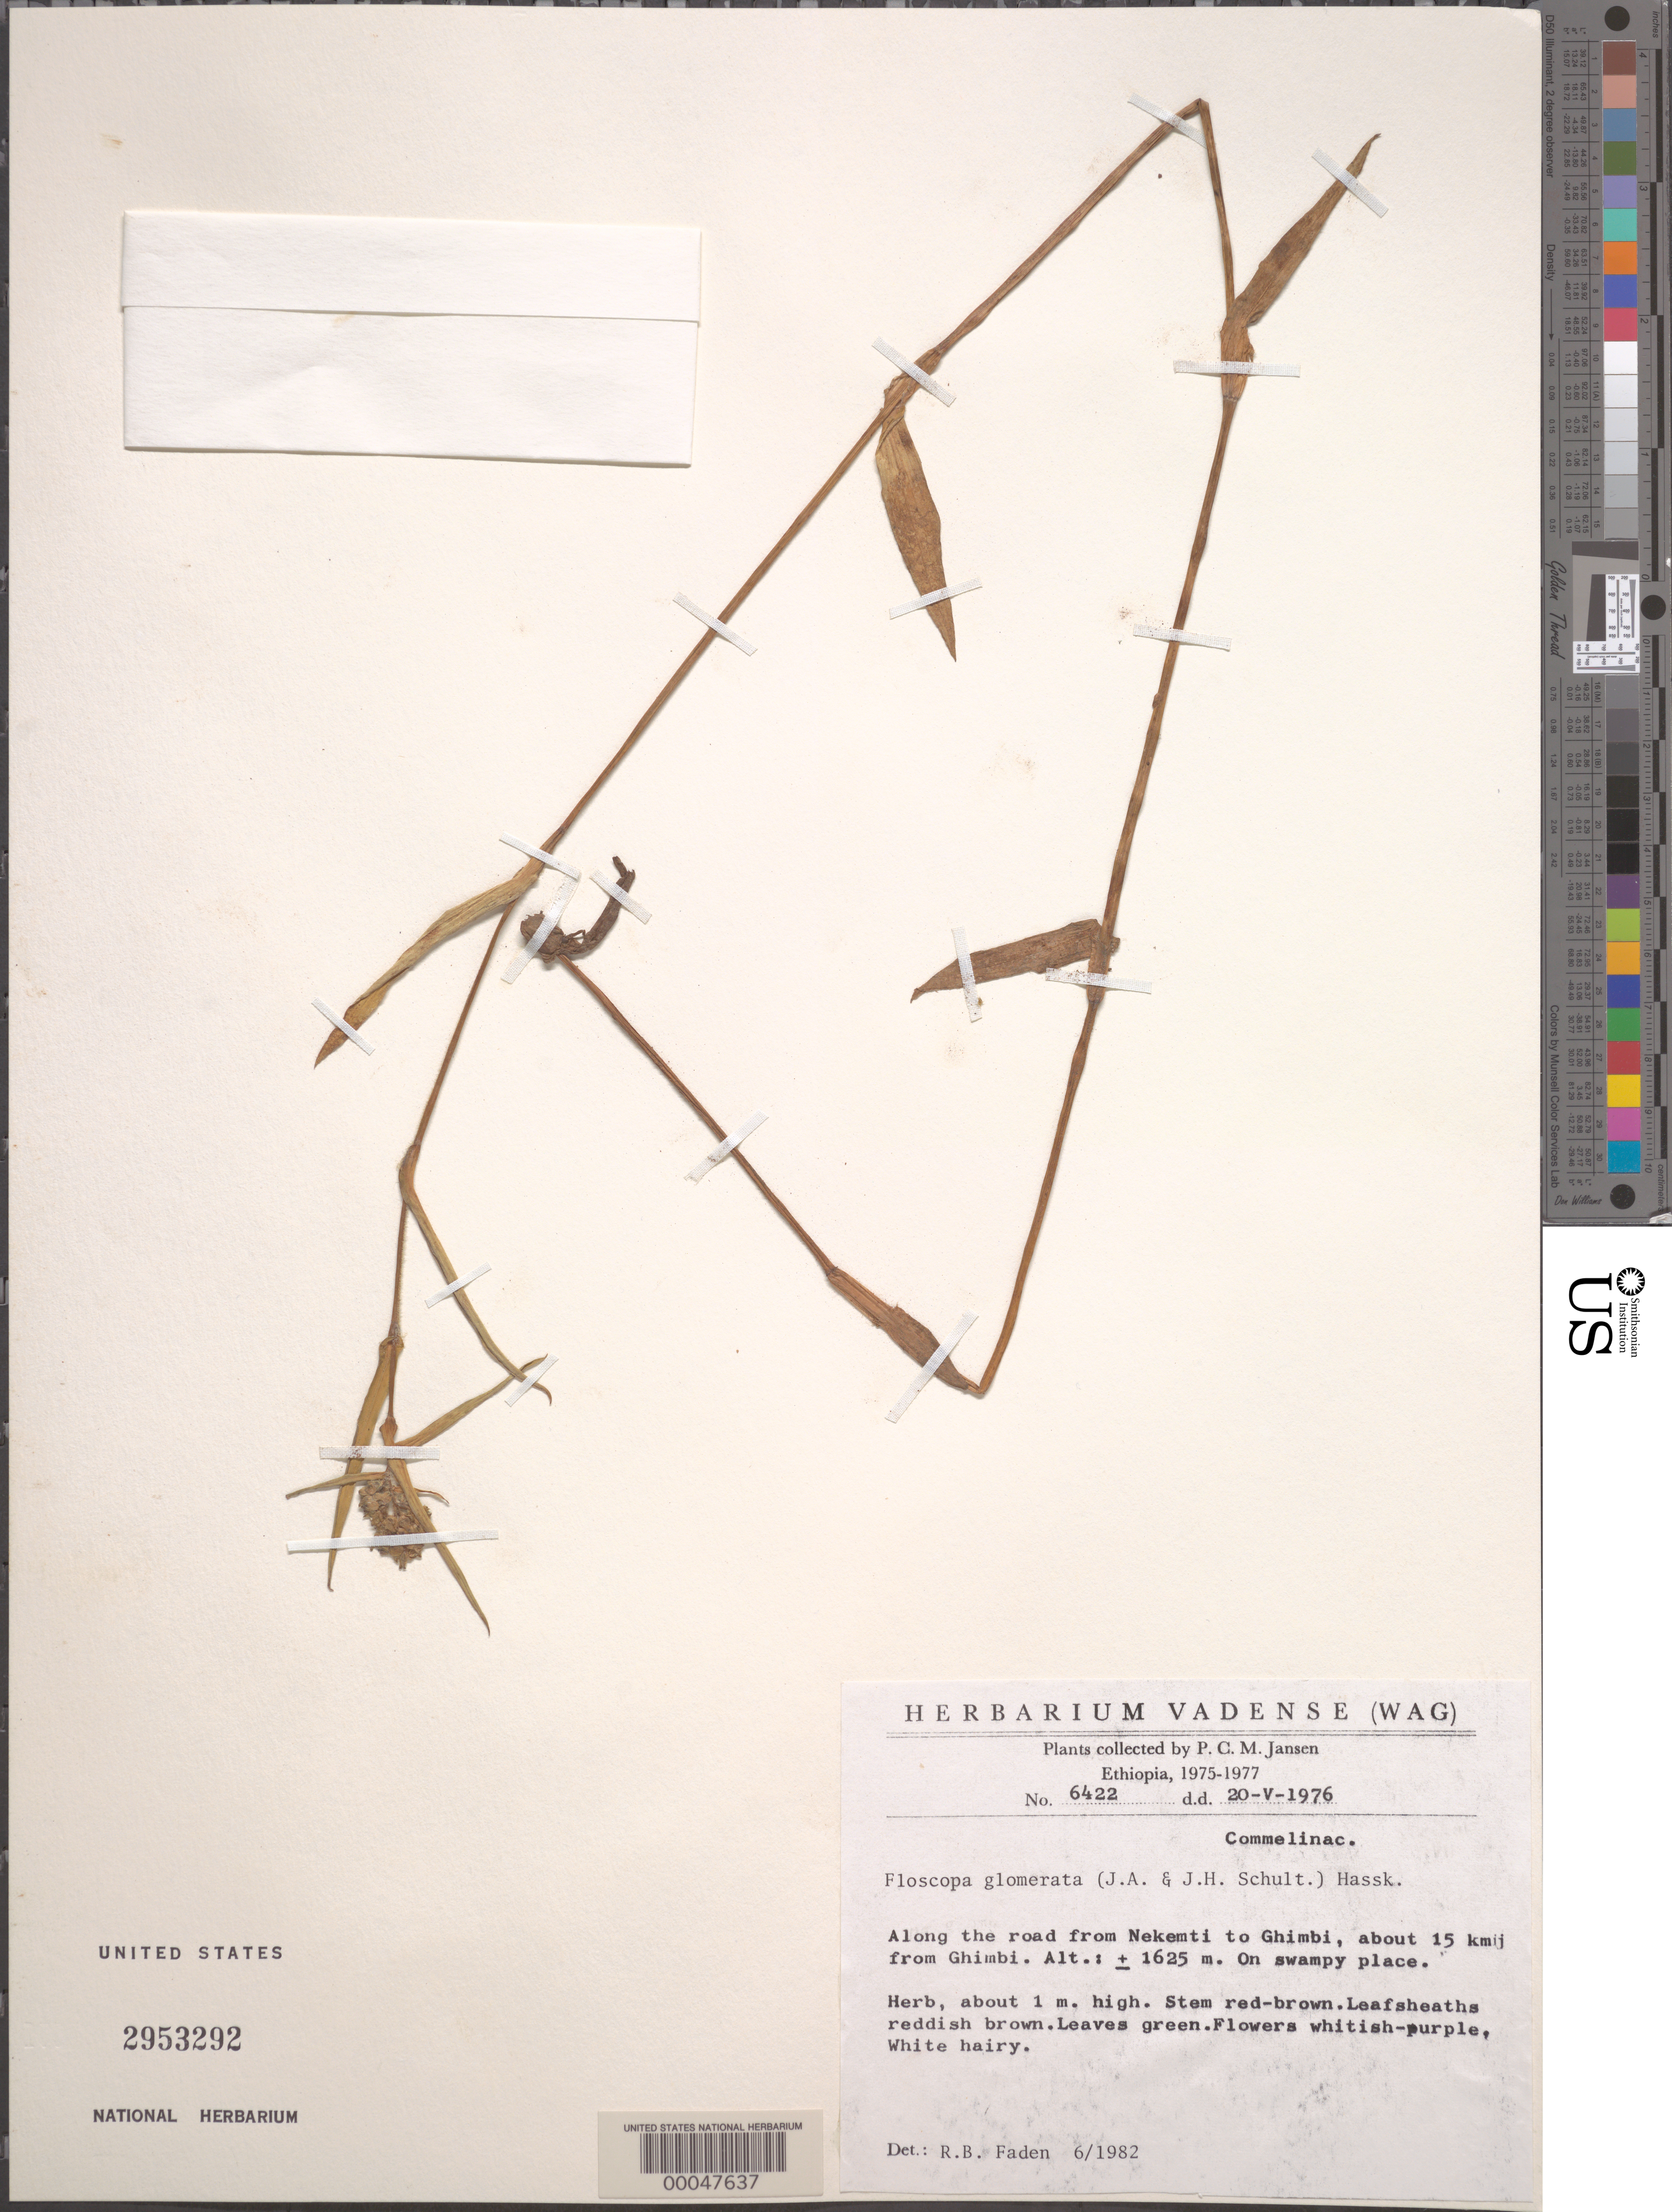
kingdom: Plantae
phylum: Tracheophyta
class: Liliopsida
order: Commelinales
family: Commelinaceae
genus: Floscopa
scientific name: Floscopa glomerata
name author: (Willd. ex Schult. & Schult. f.) Hassk.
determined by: Faden, Robert B., (US), Smithsonian Institution - National Museum of Natural History (UNITED STATES)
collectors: P. Jansen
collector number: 6422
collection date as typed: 20 May 1976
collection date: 1976-05-20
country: Ethiopia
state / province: Oromiya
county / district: Welega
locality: Road from nekemti to ghimbi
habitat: Swampy area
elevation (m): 1625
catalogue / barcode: US 2953292